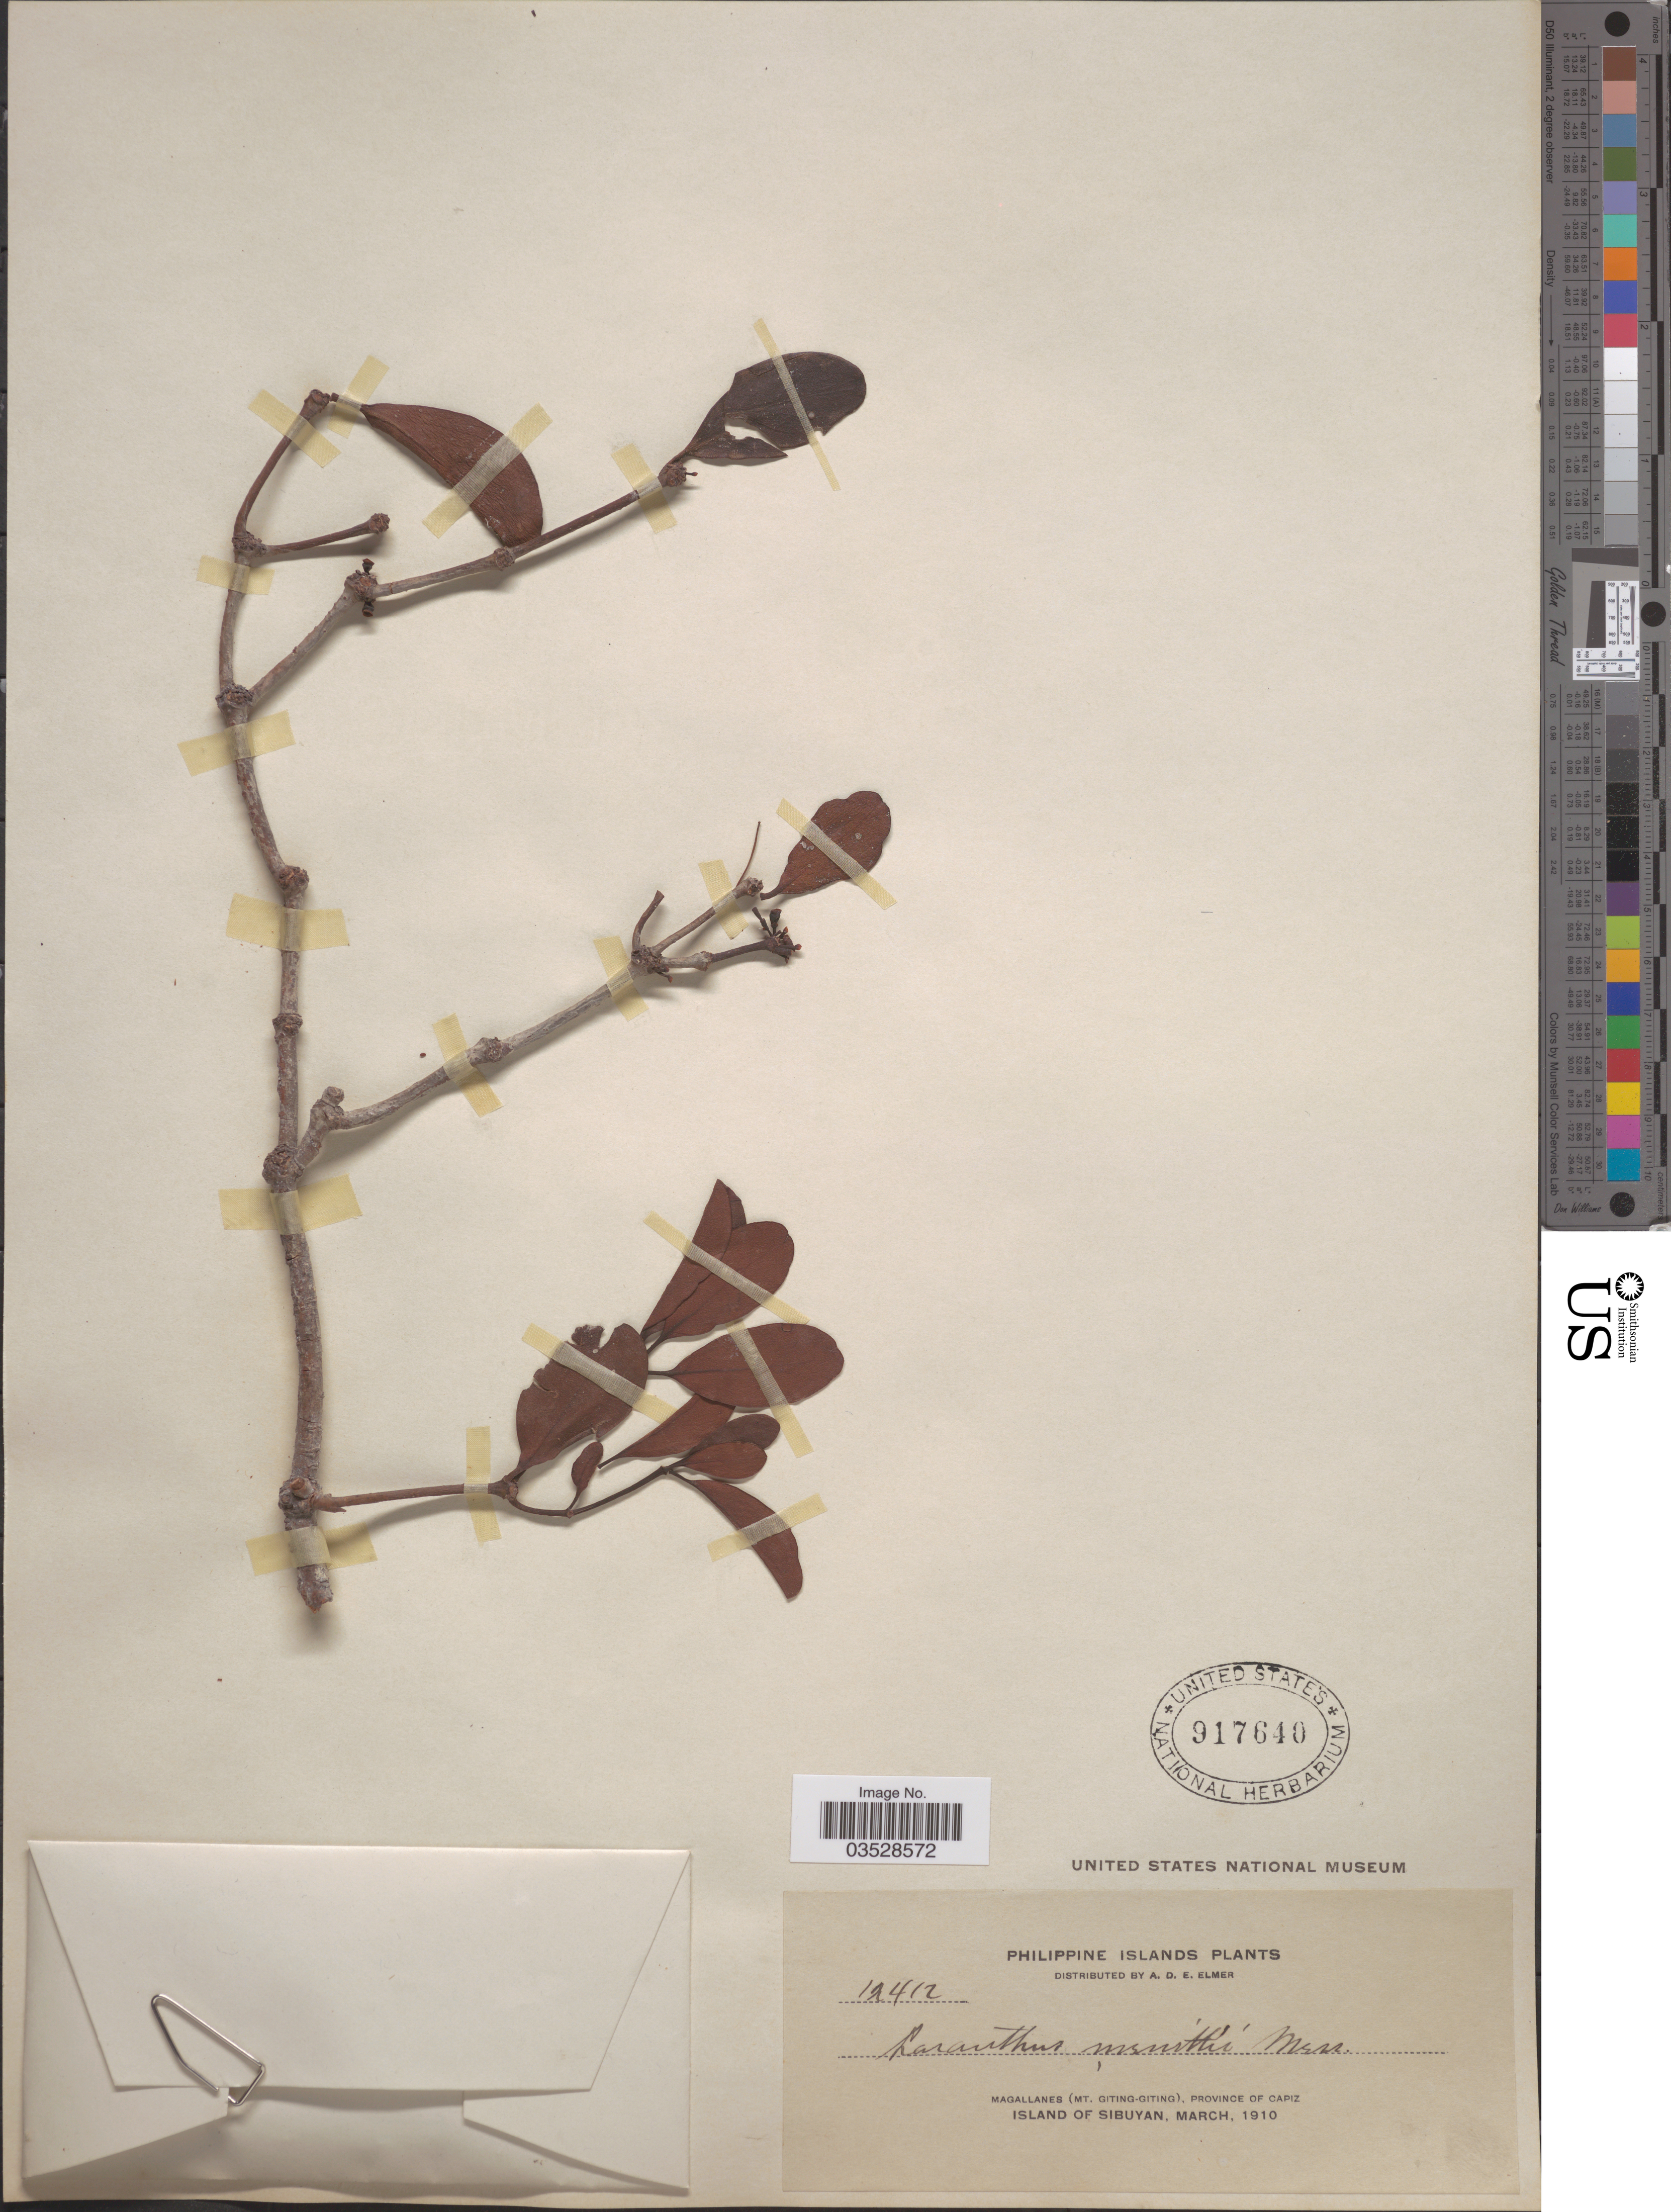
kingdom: Plantae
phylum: Tracheophyta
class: Magnoliopsida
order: Santalales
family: Loranthaceae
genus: Loranthus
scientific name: Loranthus merrillii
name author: Elmer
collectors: A. D. E. Elmer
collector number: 12412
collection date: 1910-03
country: Philippines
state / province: Western Visayas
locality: Magallanes (Mt. Giting-Giting), Province of Capiz. Island of Sibuyan.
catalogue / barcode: US 917640